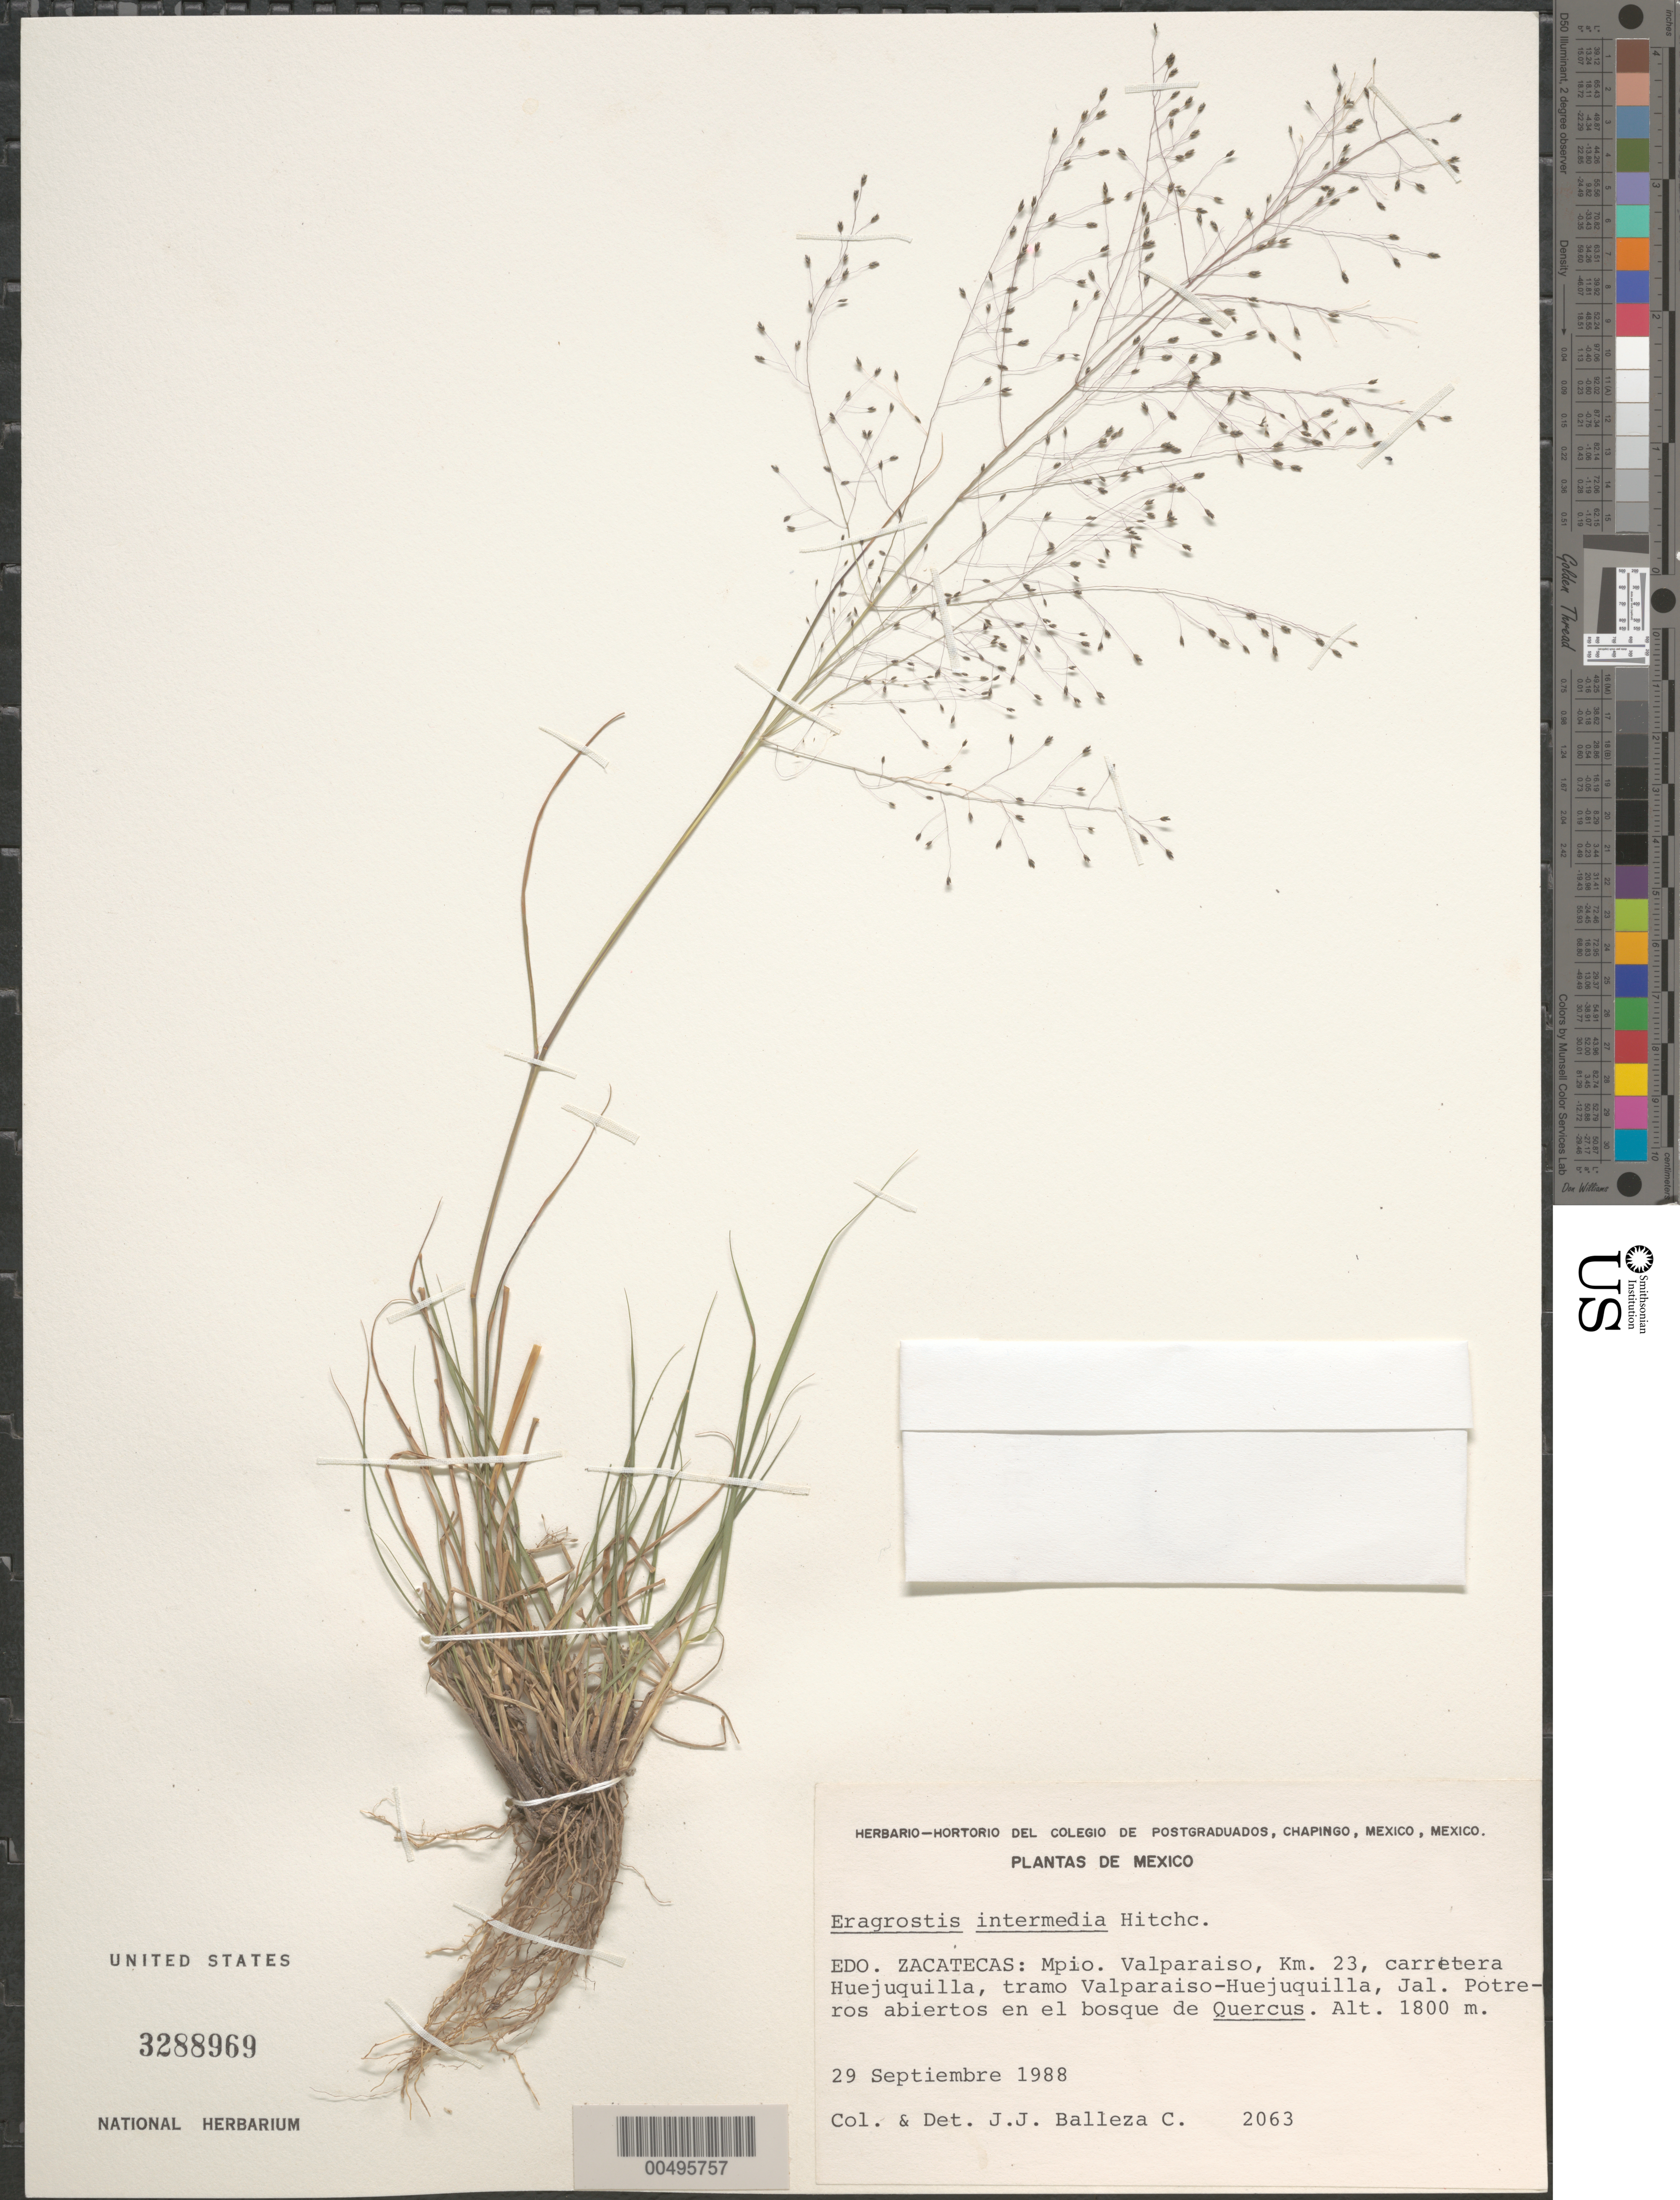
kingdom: Plantae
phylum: Tracheophyta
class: Liliopsida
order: Poales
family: Poaceae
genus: Eragrostis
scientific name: Eragrostis intermedia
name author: Hitchc.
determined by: Balleza C., J. J.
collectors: J. J. Balleza C.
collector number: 2063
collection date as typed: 29 Sep 1988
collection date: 1988-09-29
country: Mexico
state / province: Zacatecas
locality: Mpio. Valparaiso, Km 23, carretera Huejuquilla, tramo Valparaiso-Huejuquilla, Jal.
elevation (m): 1800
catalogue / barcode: US 3288969